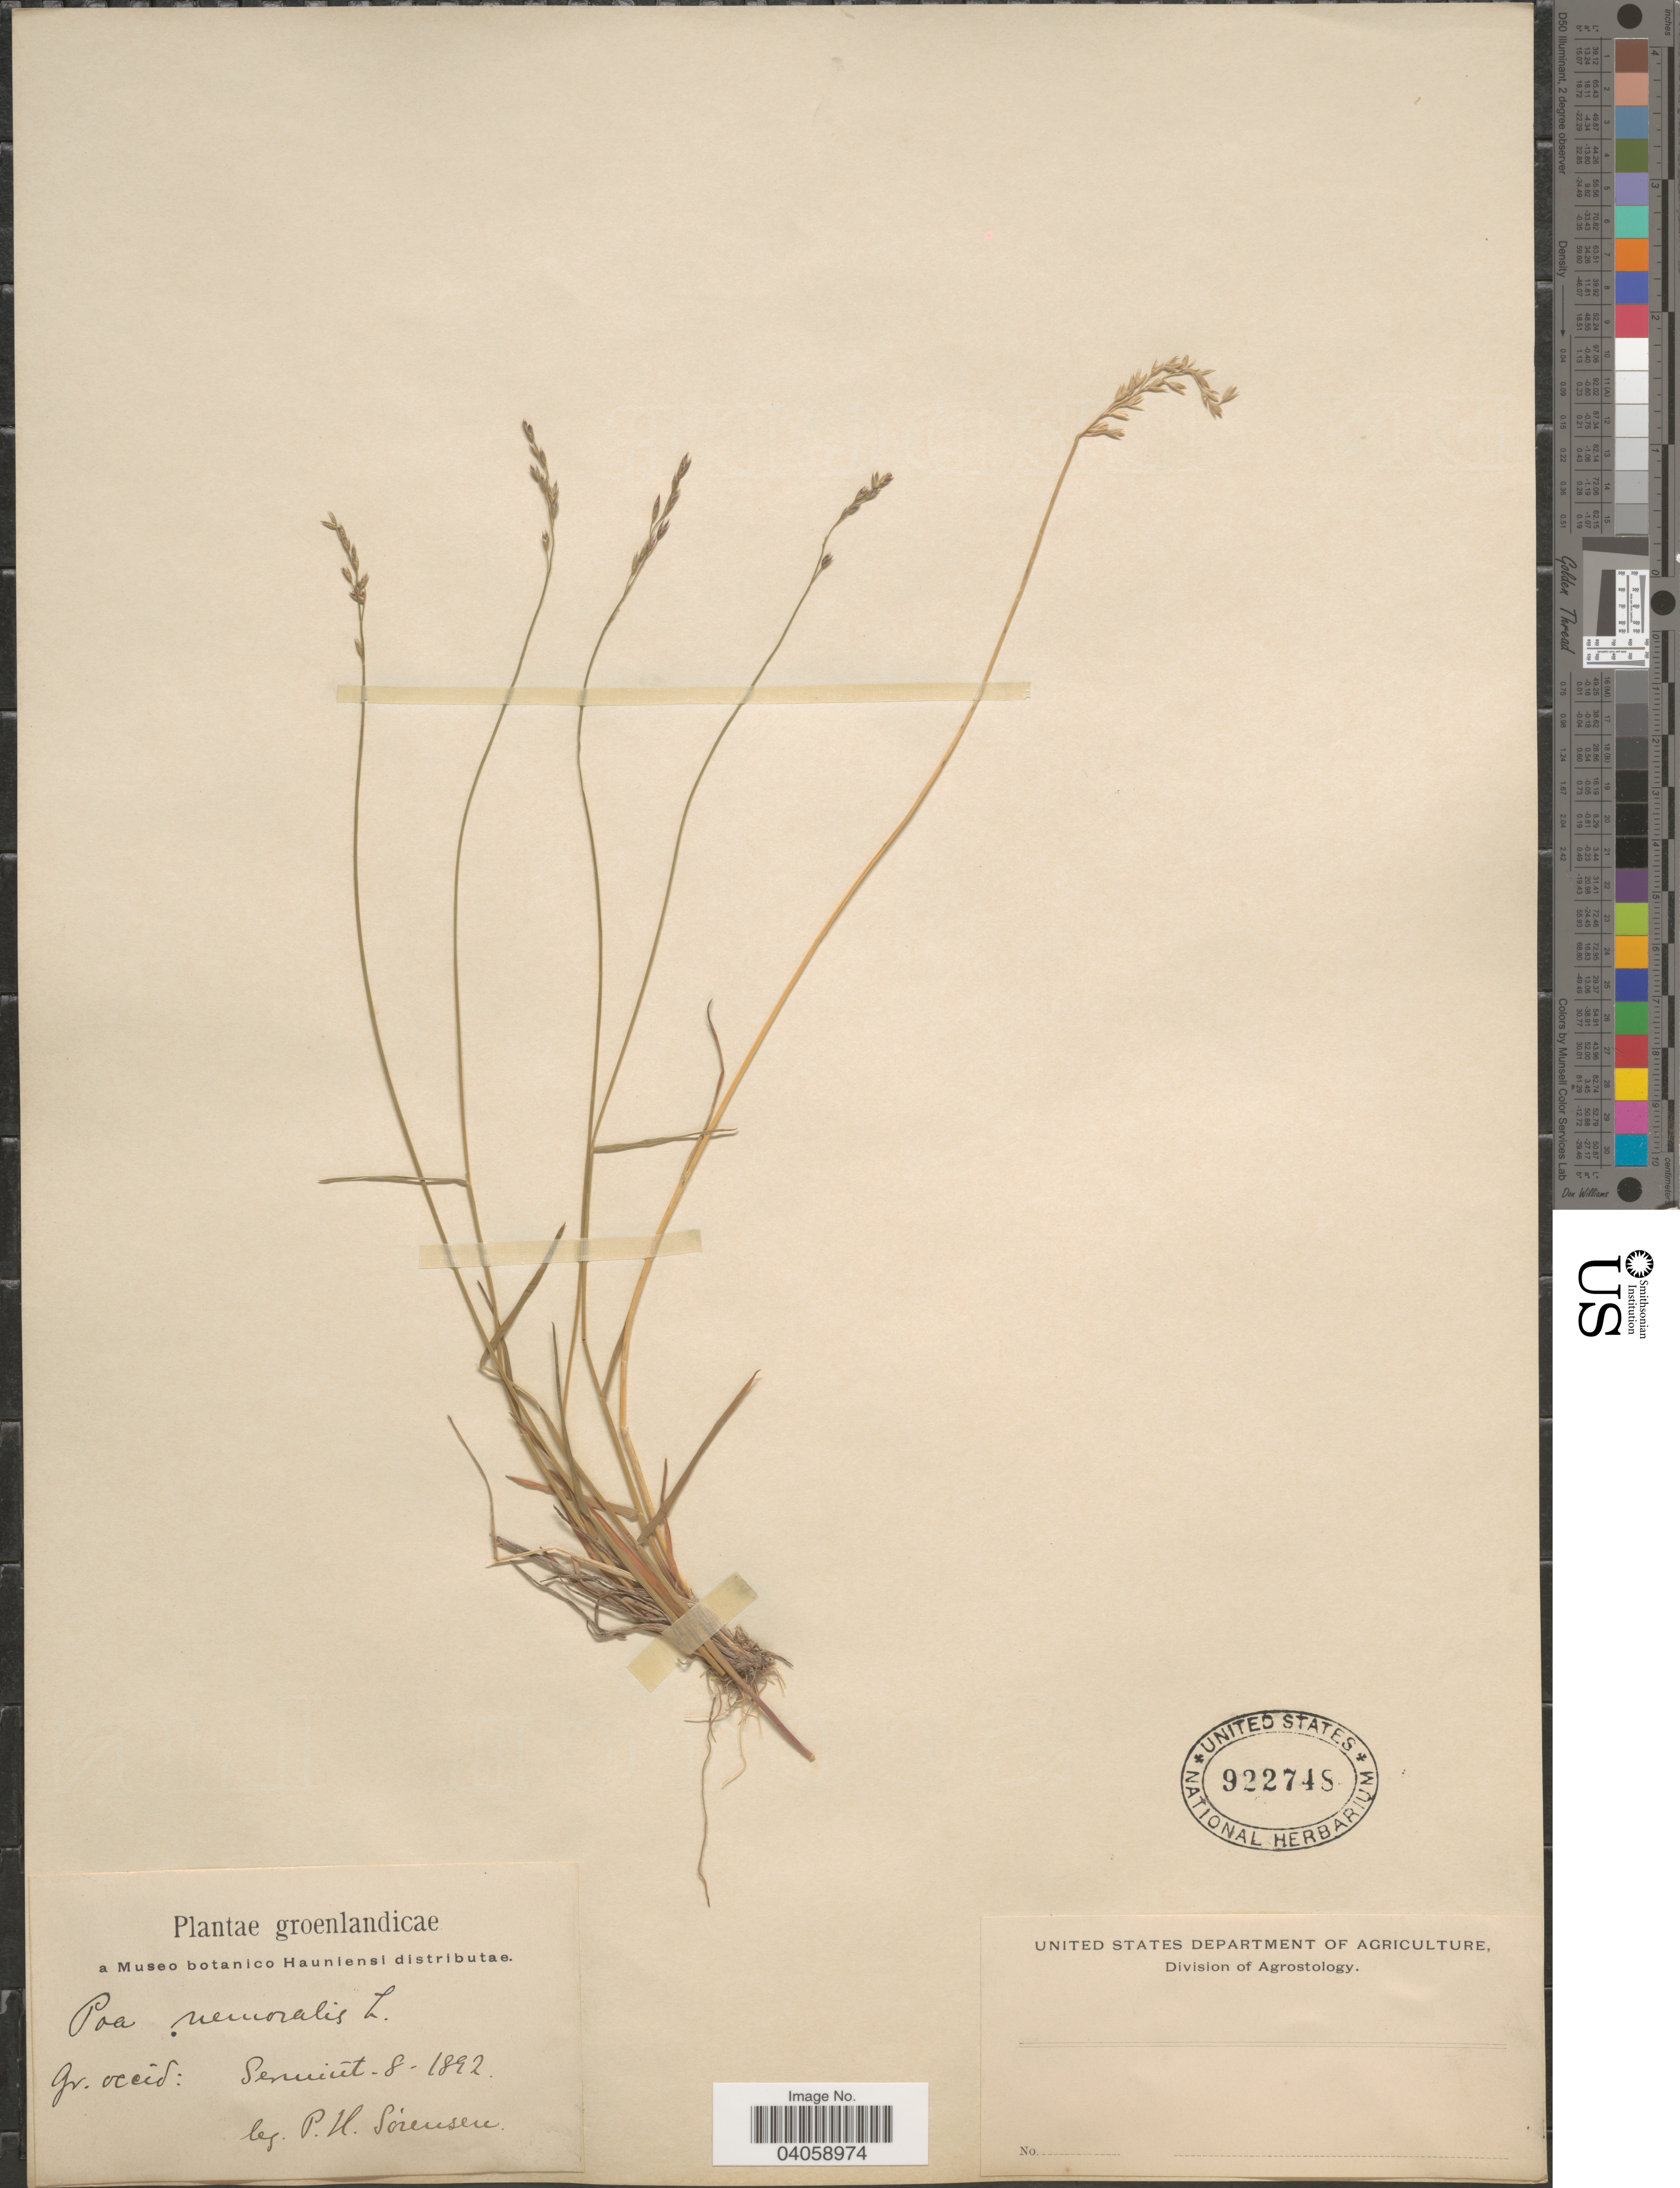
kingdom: Plantae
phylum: Tracheophyta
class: Liliopsida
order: Poales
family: Poaceae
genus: Poa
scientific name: Poa glauca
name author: Vahl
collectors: P. Sorensen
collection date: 1892-08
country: Greenland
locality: Groenlandicae. Gr. Occid: Senwit [interpreted].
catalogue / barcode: US 922748